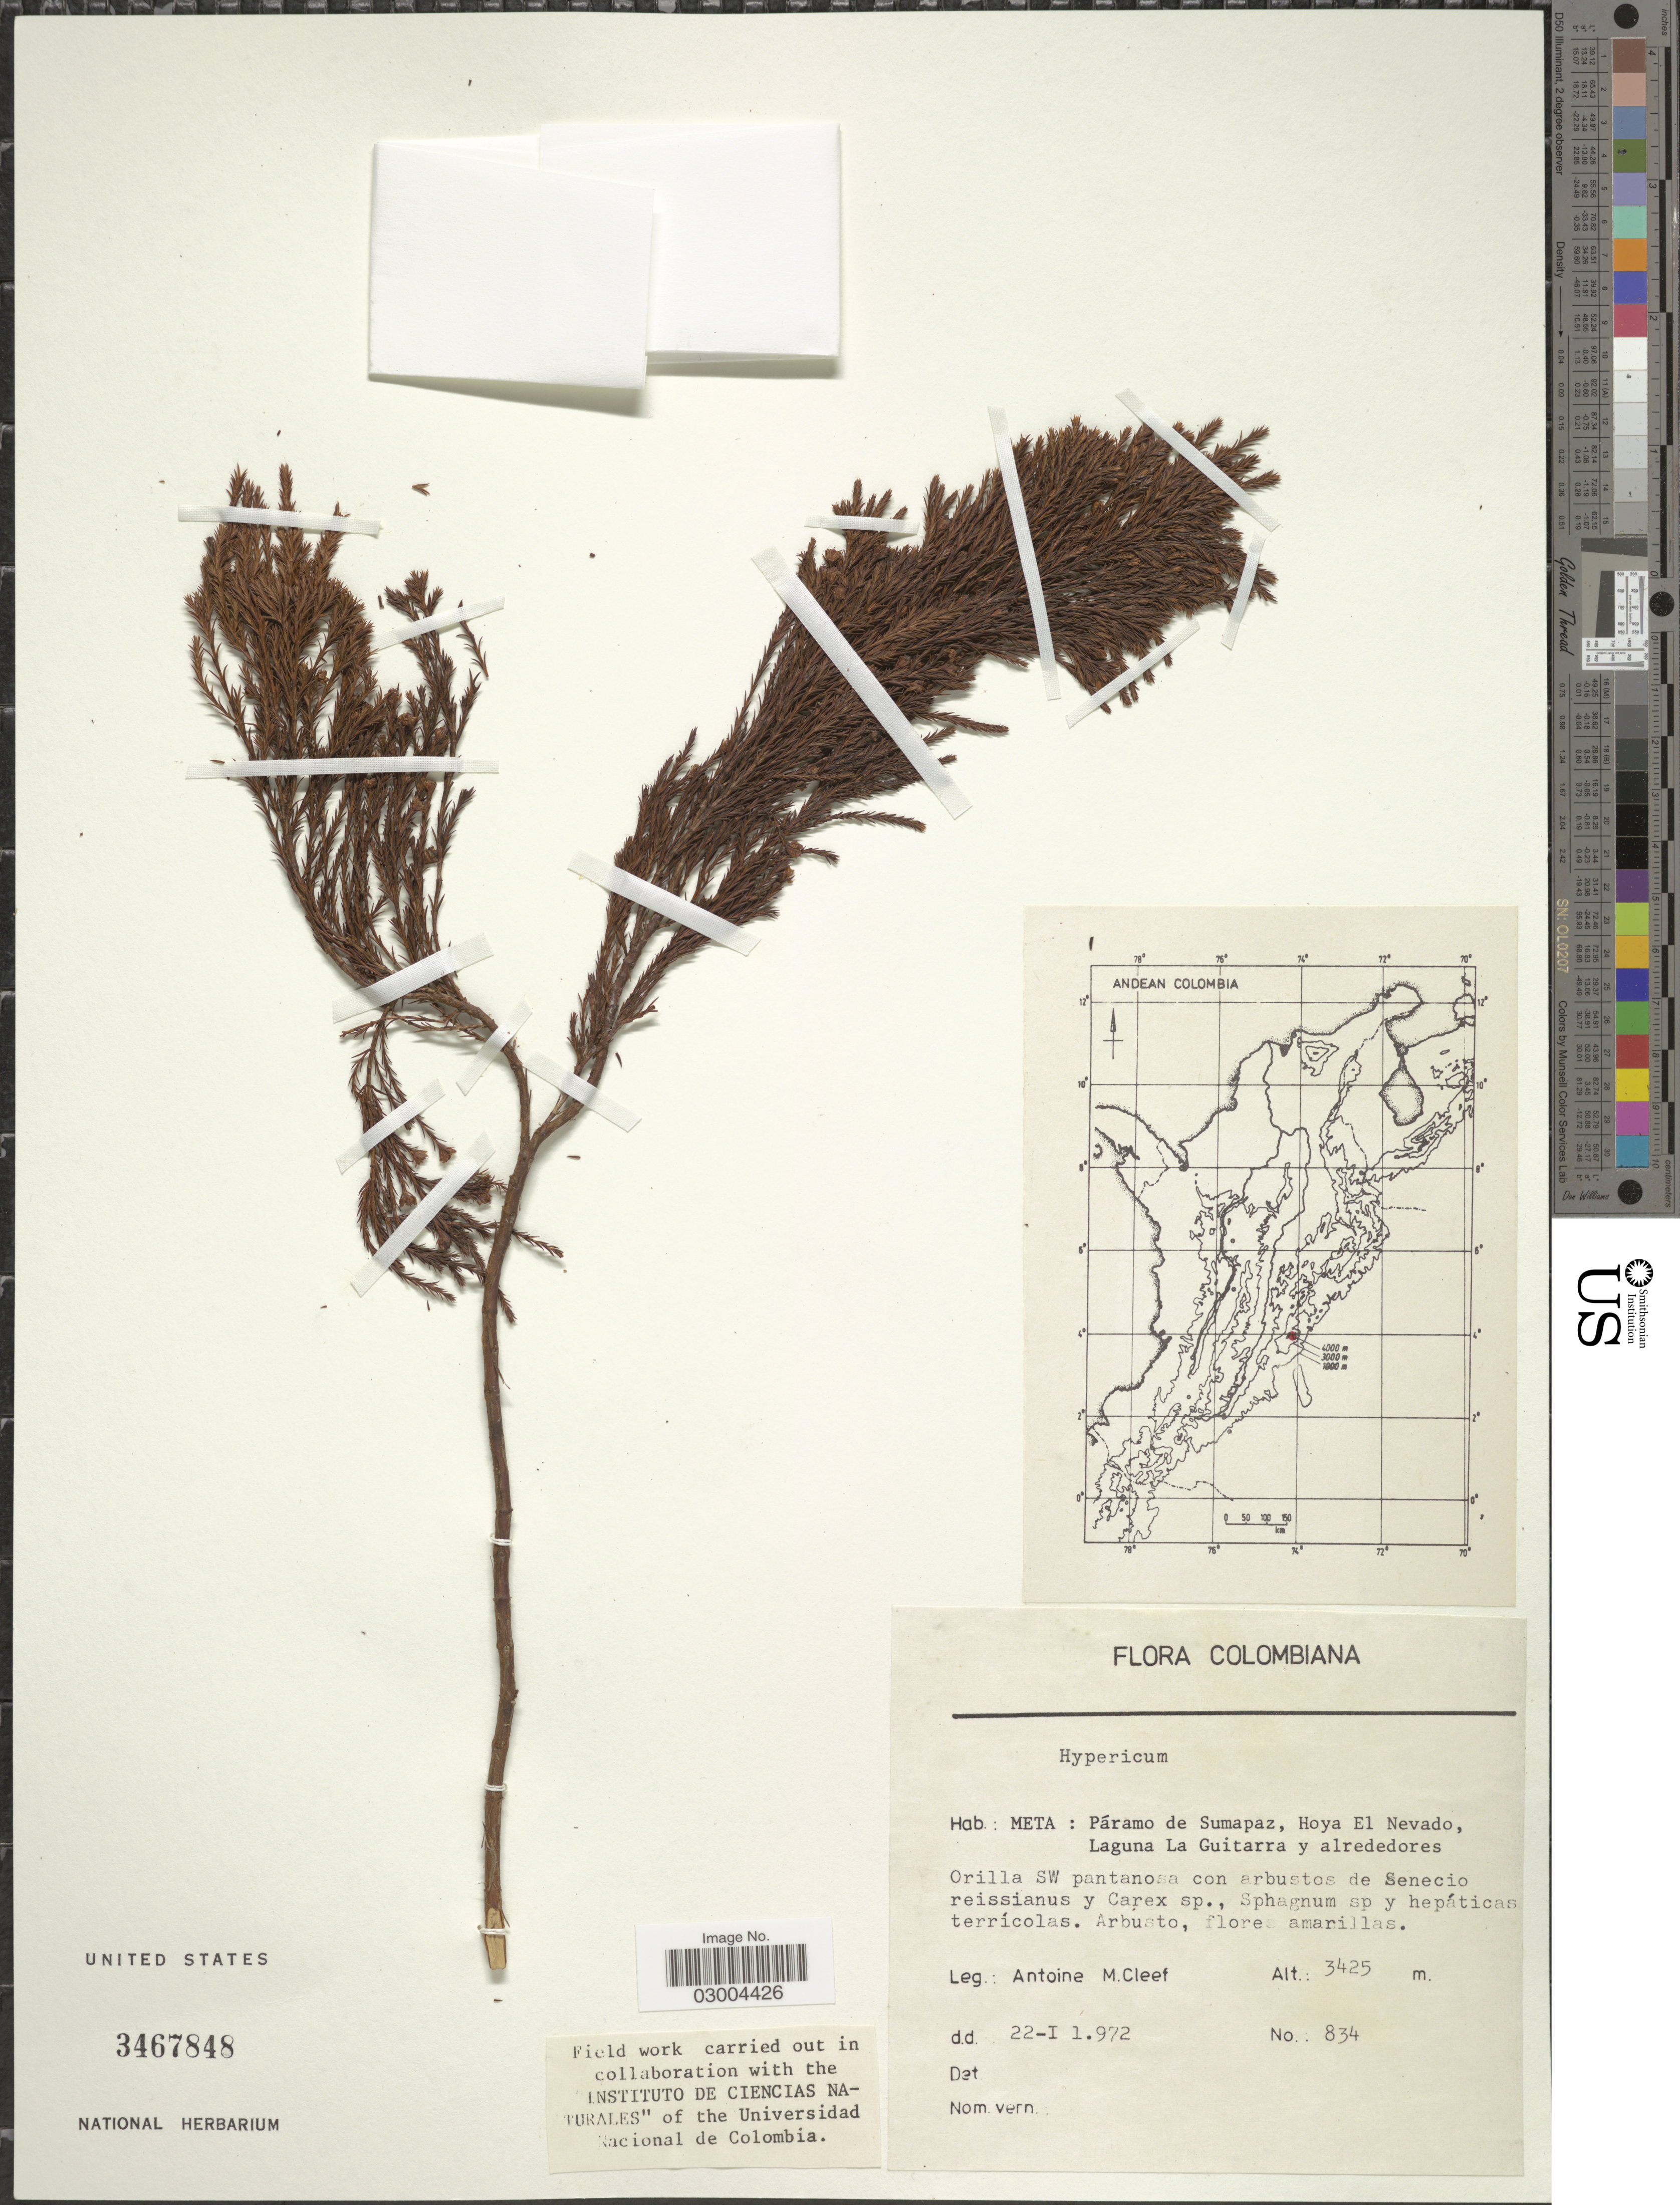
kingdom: Plantae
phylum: Tracheophyta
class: Magnoliopsida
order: Malpighiales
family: Hypericaceae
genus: Hypericum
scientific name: Hypericum sp.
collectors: A. M. Cleef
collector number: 834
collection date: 1972-01-22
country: Colombia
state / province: Meta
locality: Páramo de Sumapaz, Hoya El Nevado, Laguna La Guitarra y alrededores. Orilla SW pantanosa.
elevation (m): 3425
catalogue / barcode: US 3467848